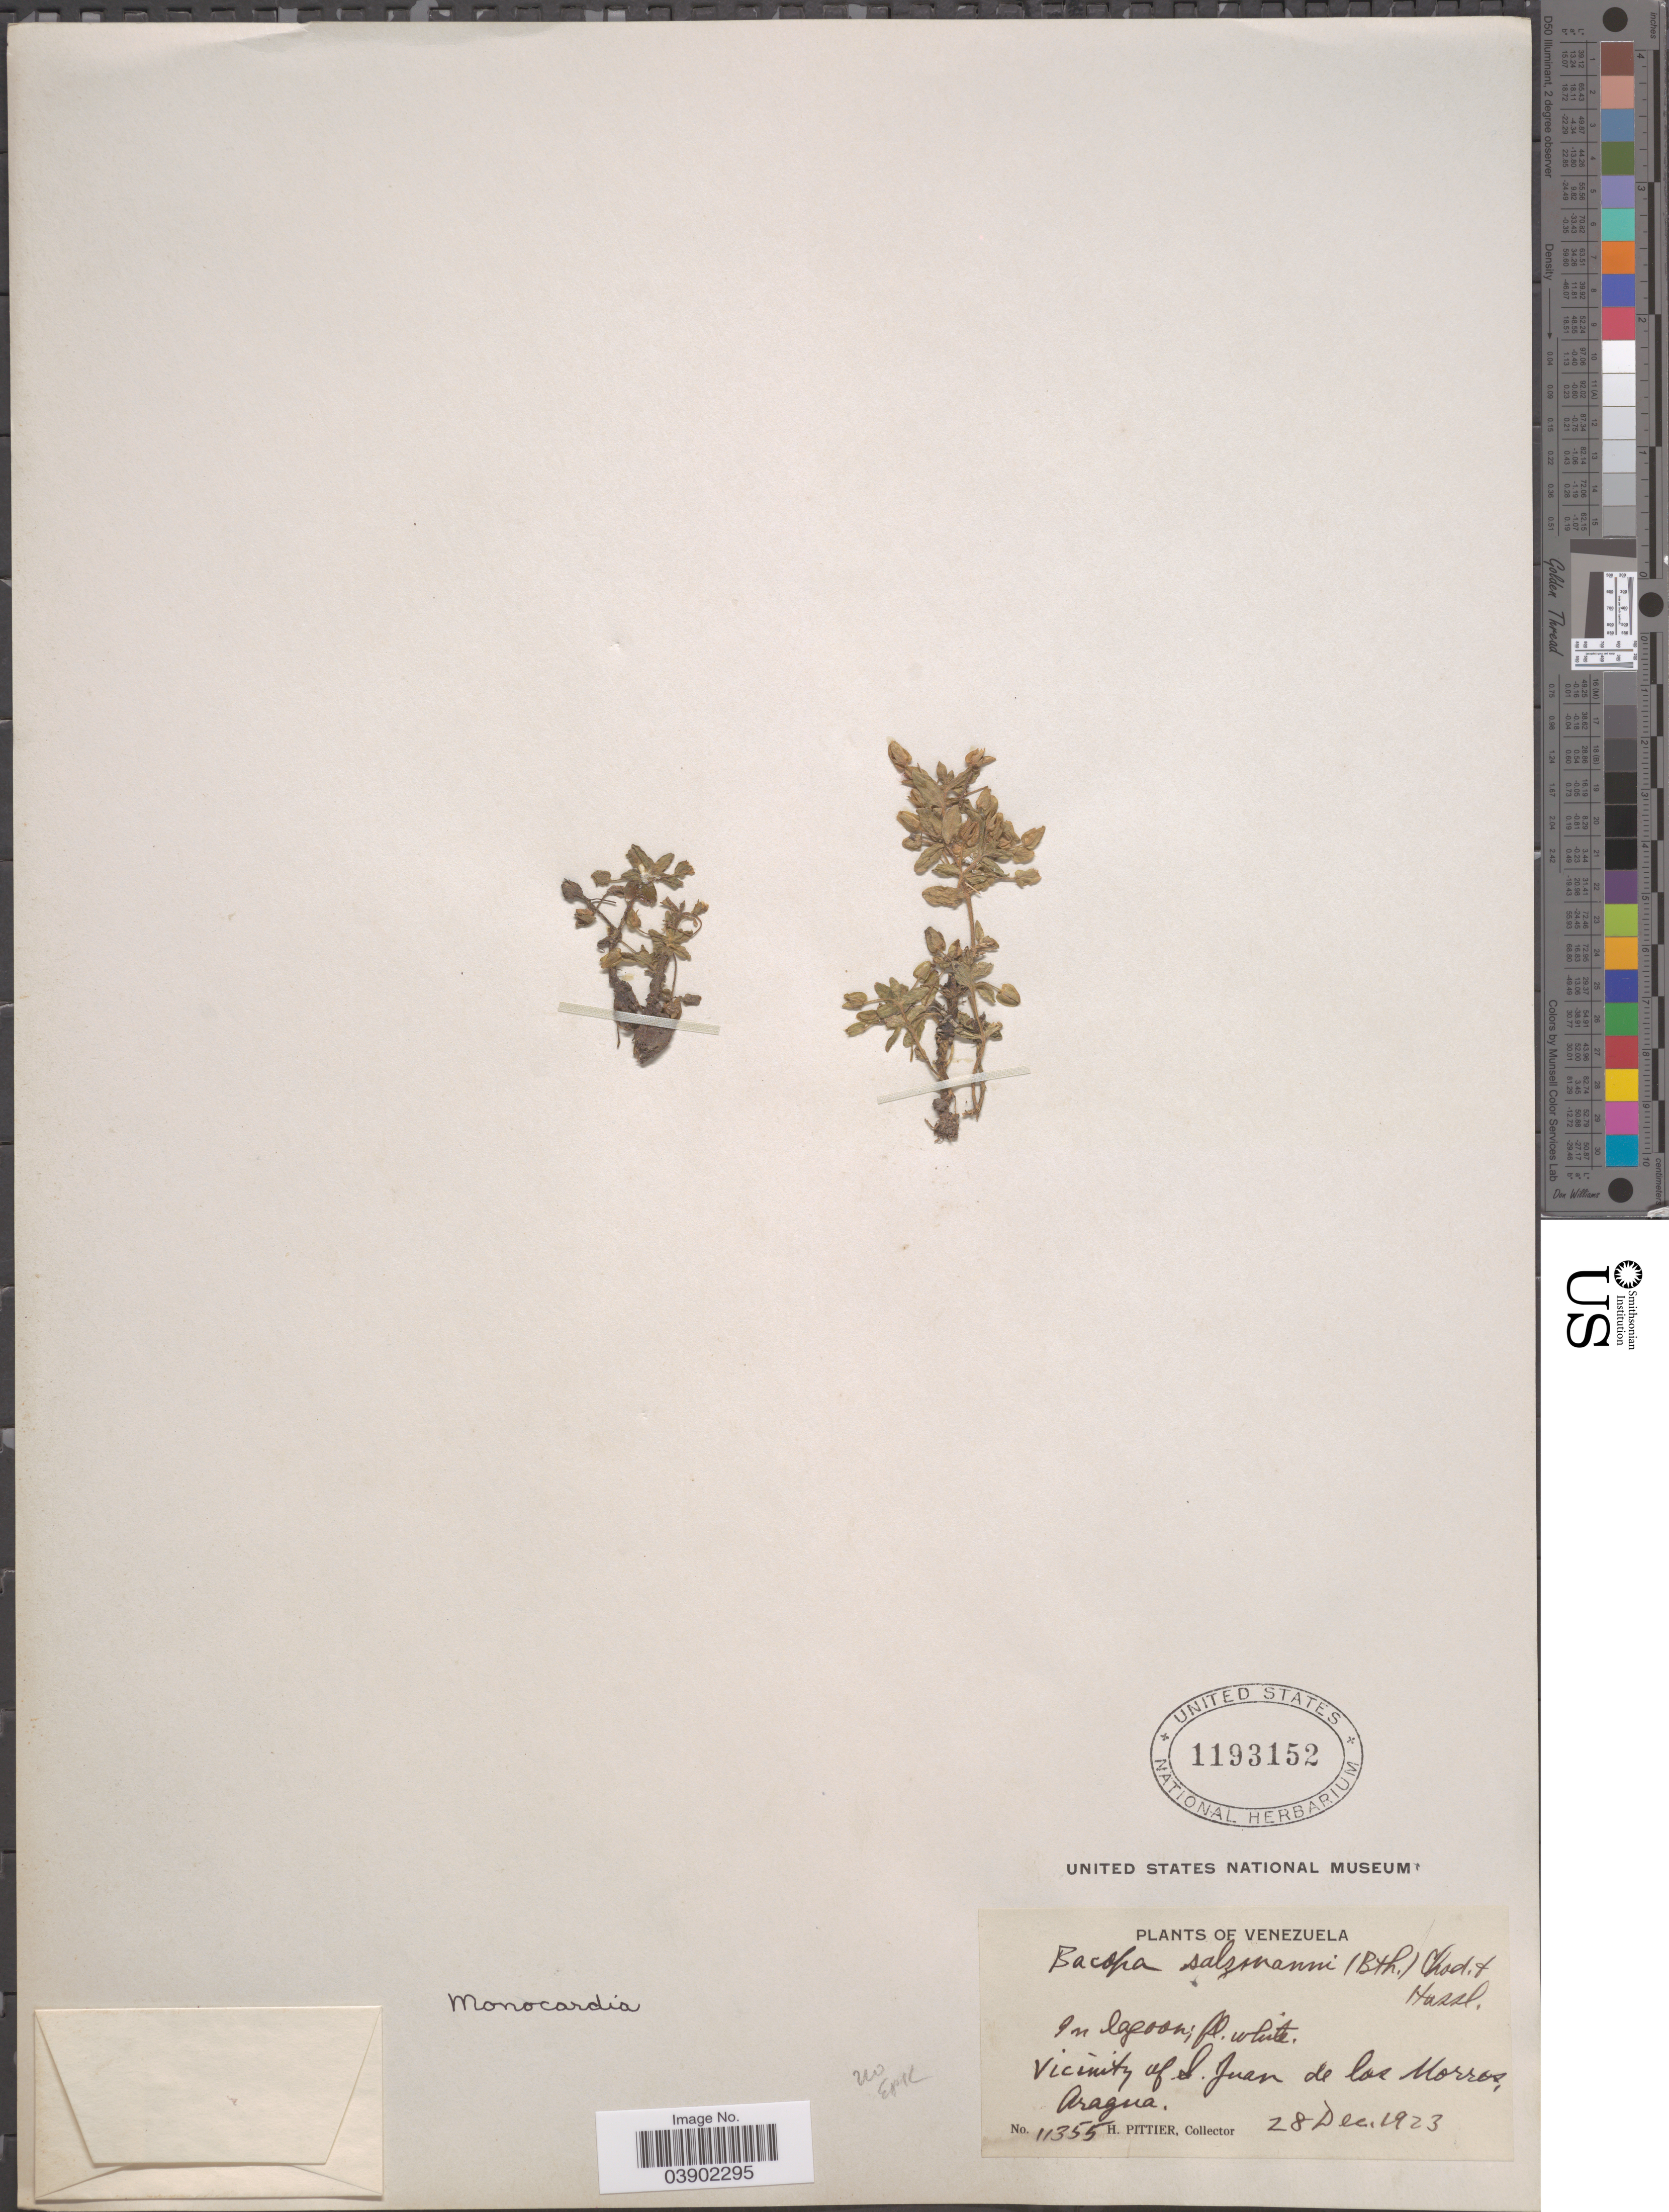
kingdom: Plantae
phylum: Tracheophyta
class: Magnoliopsida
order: Lamiales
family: Plantaginaceae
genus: Bacopa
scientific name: Bacopa salzmannii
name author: (Benth.) Wettst. ex Edwall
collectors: H. F. Pittier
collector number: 11355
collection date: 1923-12-28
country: Venezuela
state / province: Aragua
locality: Vicinity of S. Juan de los Morros.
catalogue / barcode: US 1193152